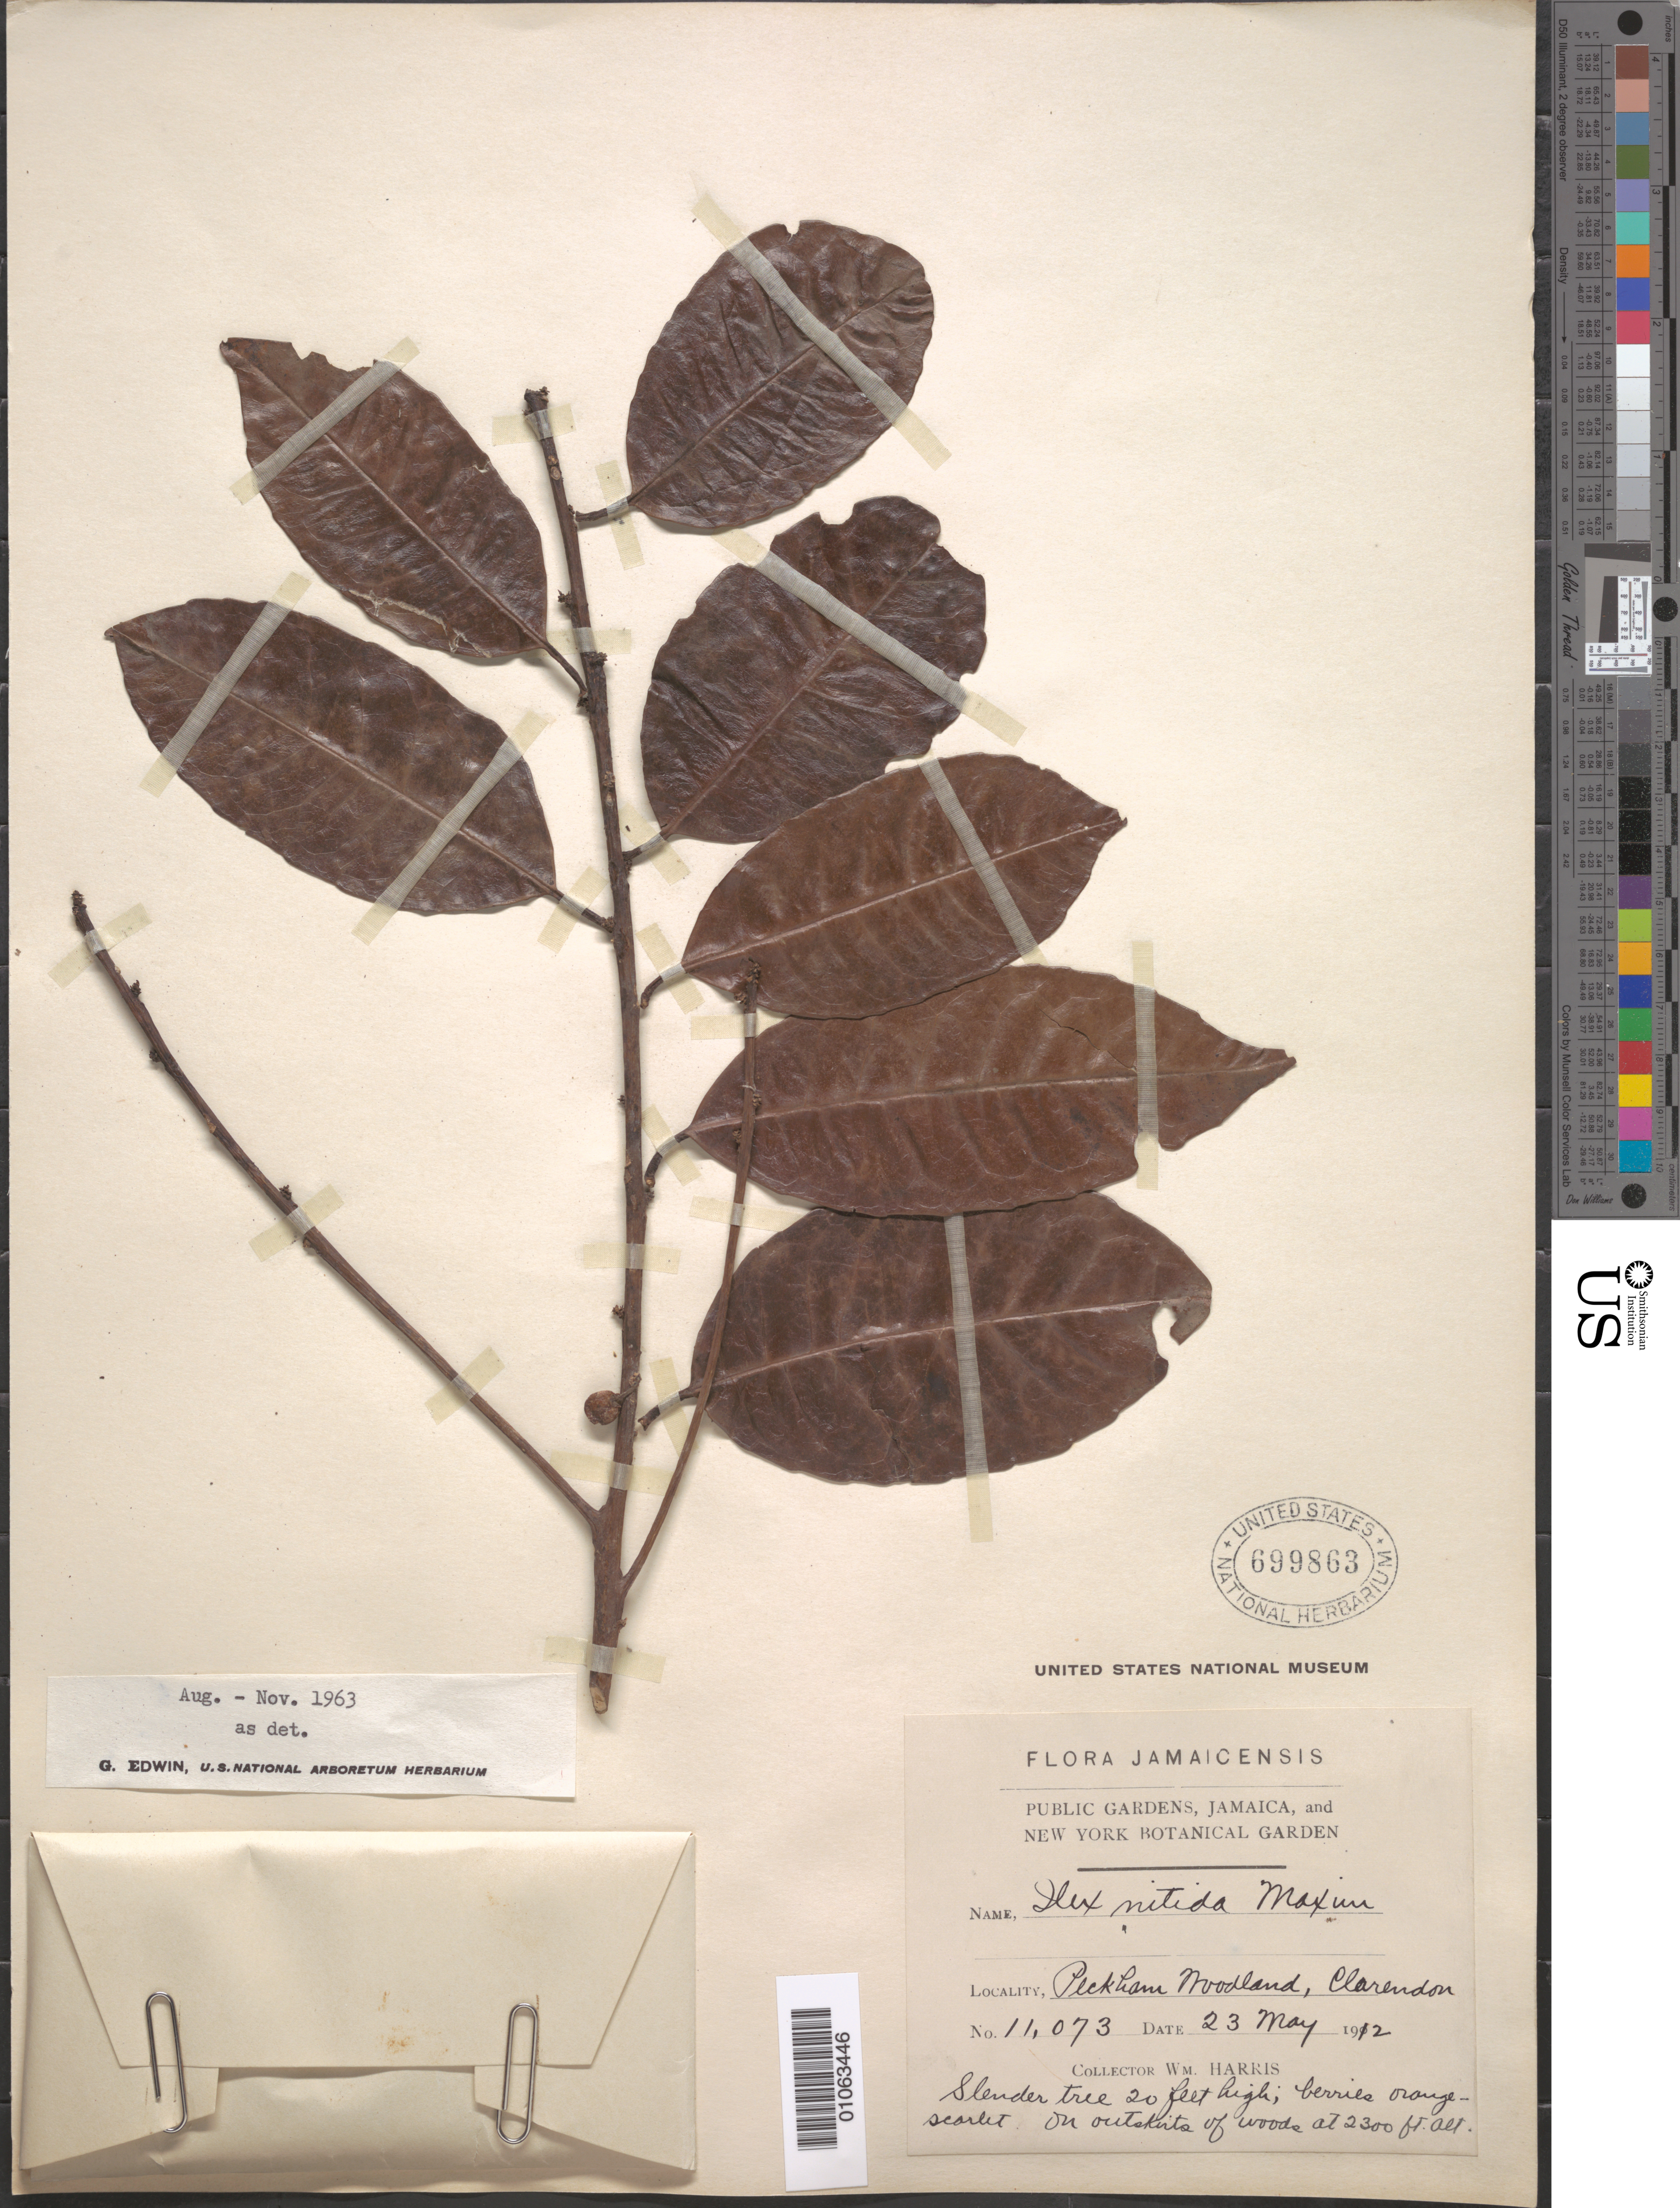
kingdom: Plantae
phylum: Tracheophyta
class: Magnoliopsida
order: Aquifoliales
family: Aquifoliaceae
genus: Ilex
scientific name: Ilex nitida f. nitida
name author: (Vahl) Maxim.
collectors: W. Harris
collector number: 11073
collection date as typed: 23 May 1912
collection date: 1912-05-23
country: Jamaica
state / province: Clarendon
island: Jamaica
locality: Peckham woodland.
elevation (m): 701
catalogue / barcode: US 699863